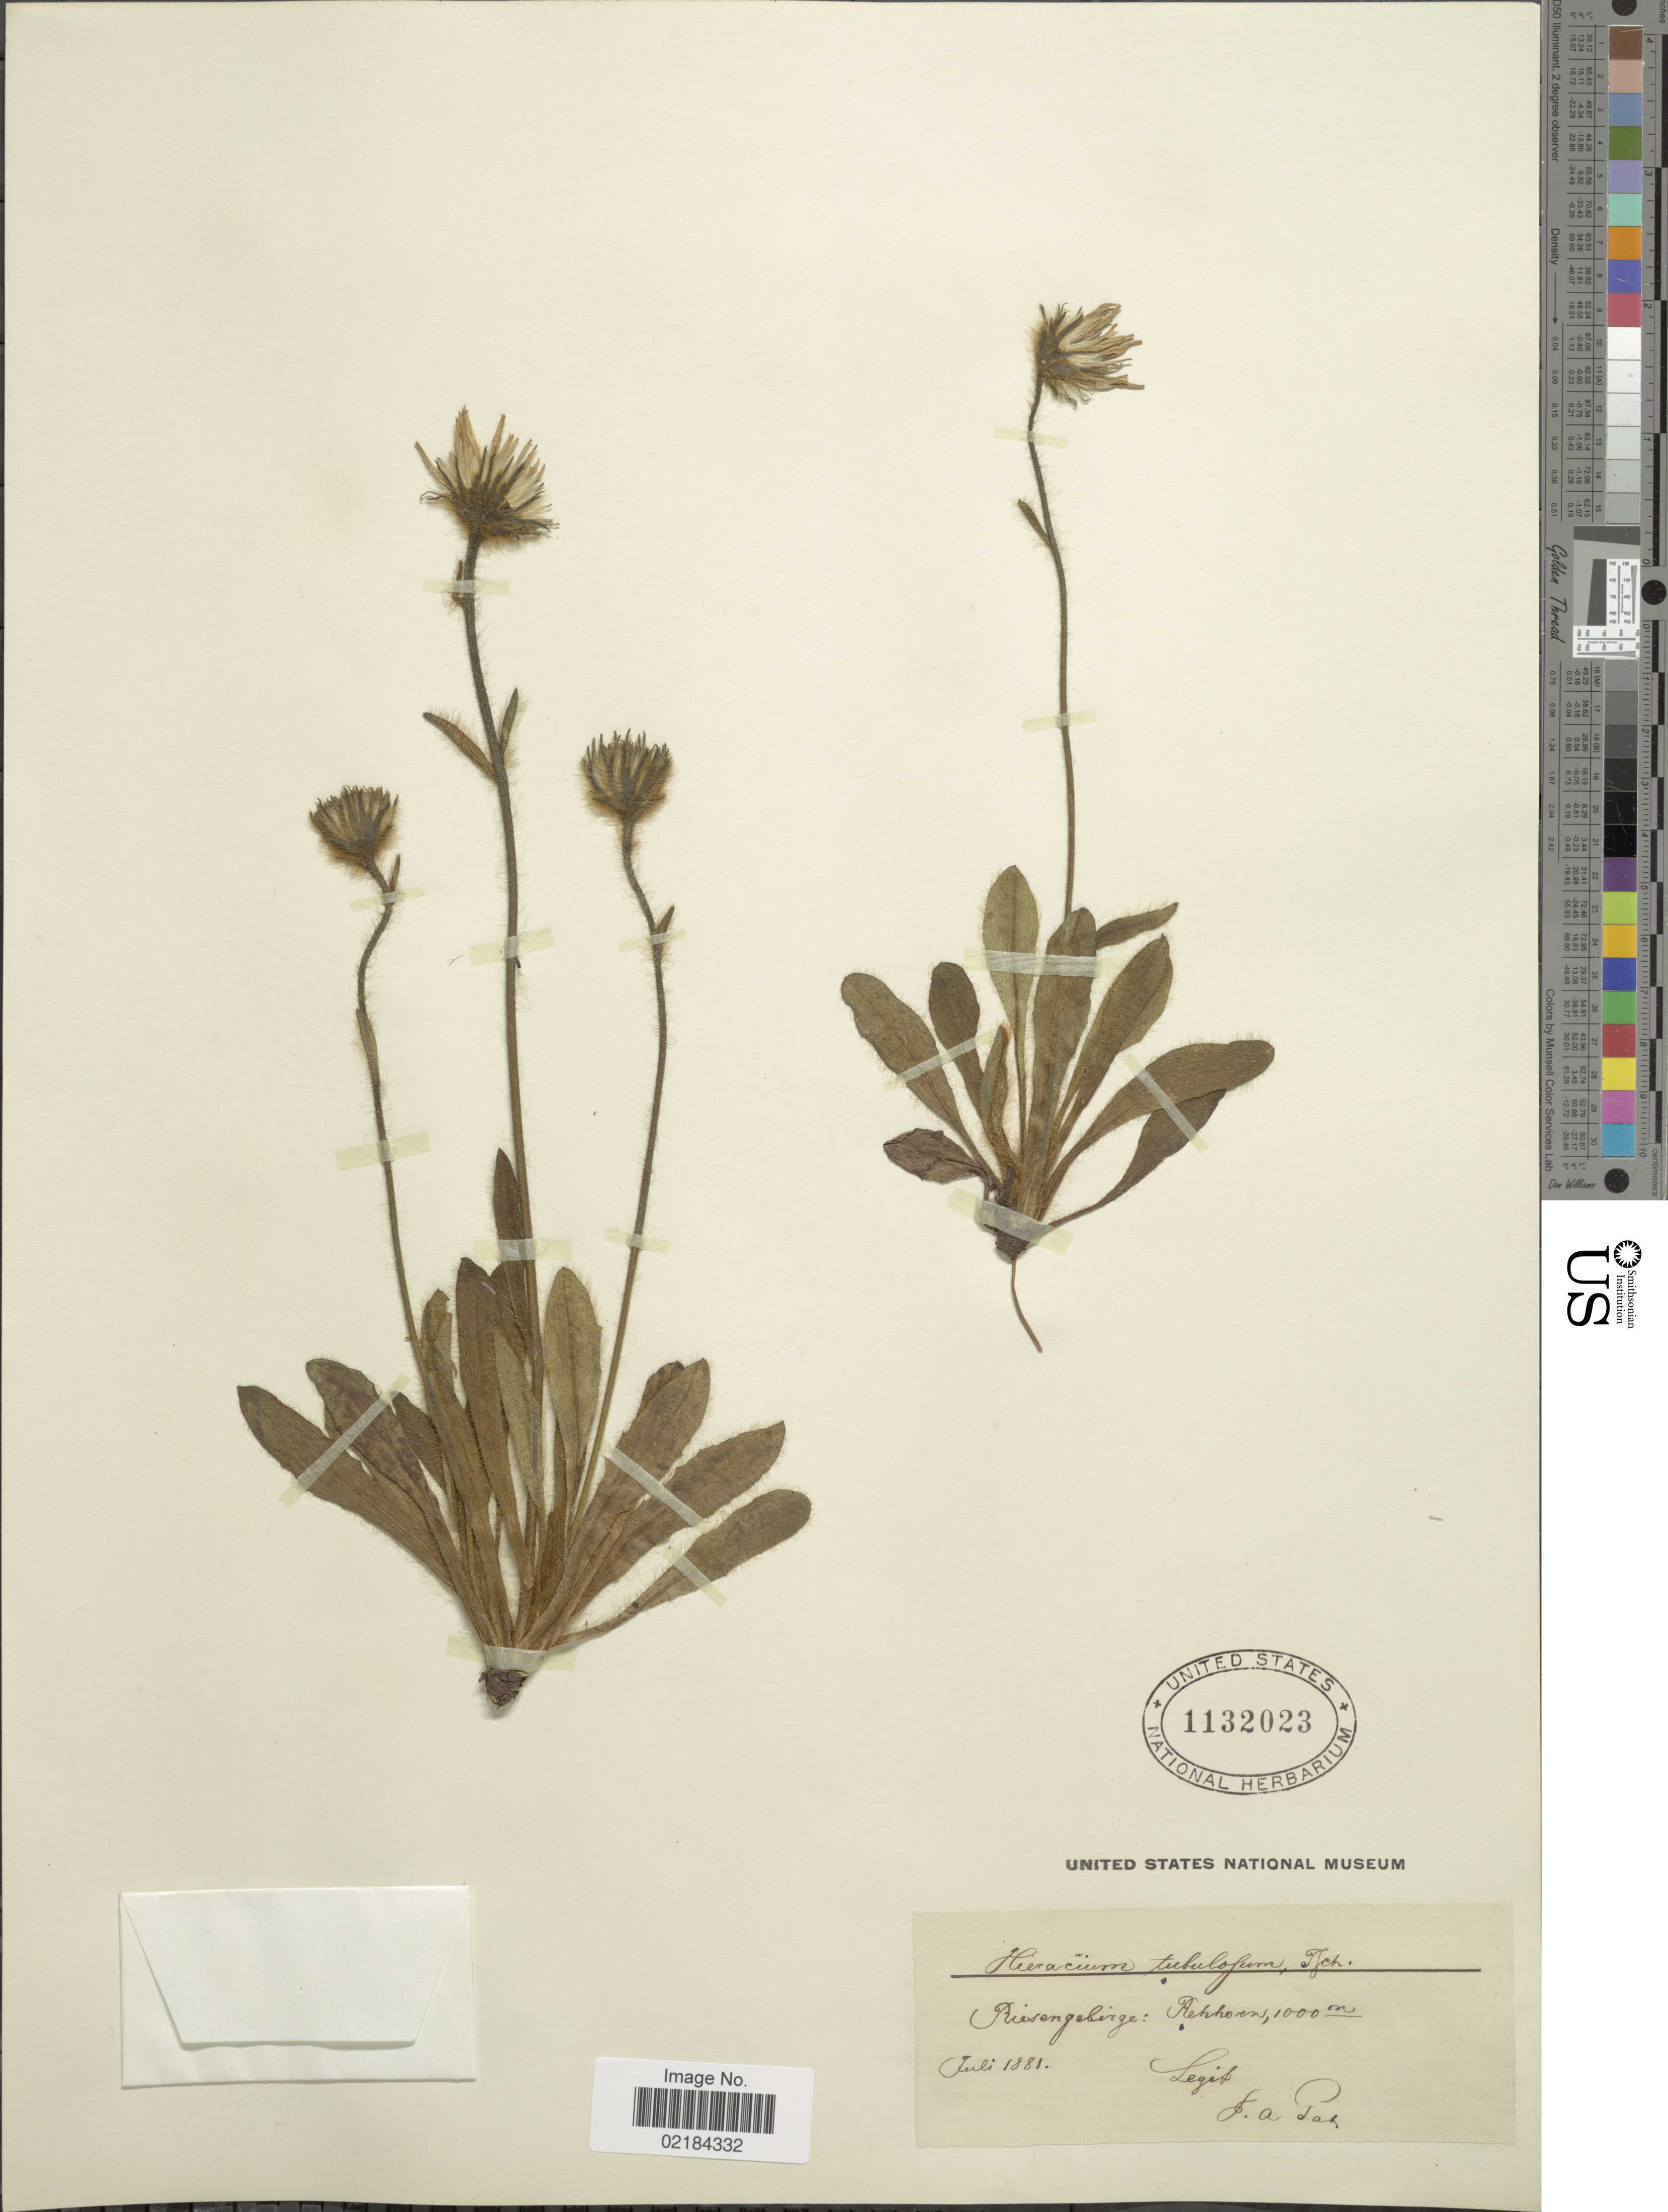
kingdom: Plantae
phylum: Tracheophyta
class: Magnoliopsida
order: Asterales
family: Asteraceae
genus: Hieracium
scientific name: Hieracium alpinum subsp. tubulosum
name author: (Tausch) Zahn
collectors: F. A. Pax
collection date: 1881-07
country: Poland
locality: Riesengebirge: Rehhorn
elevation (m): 1000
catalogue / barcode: US 1132023